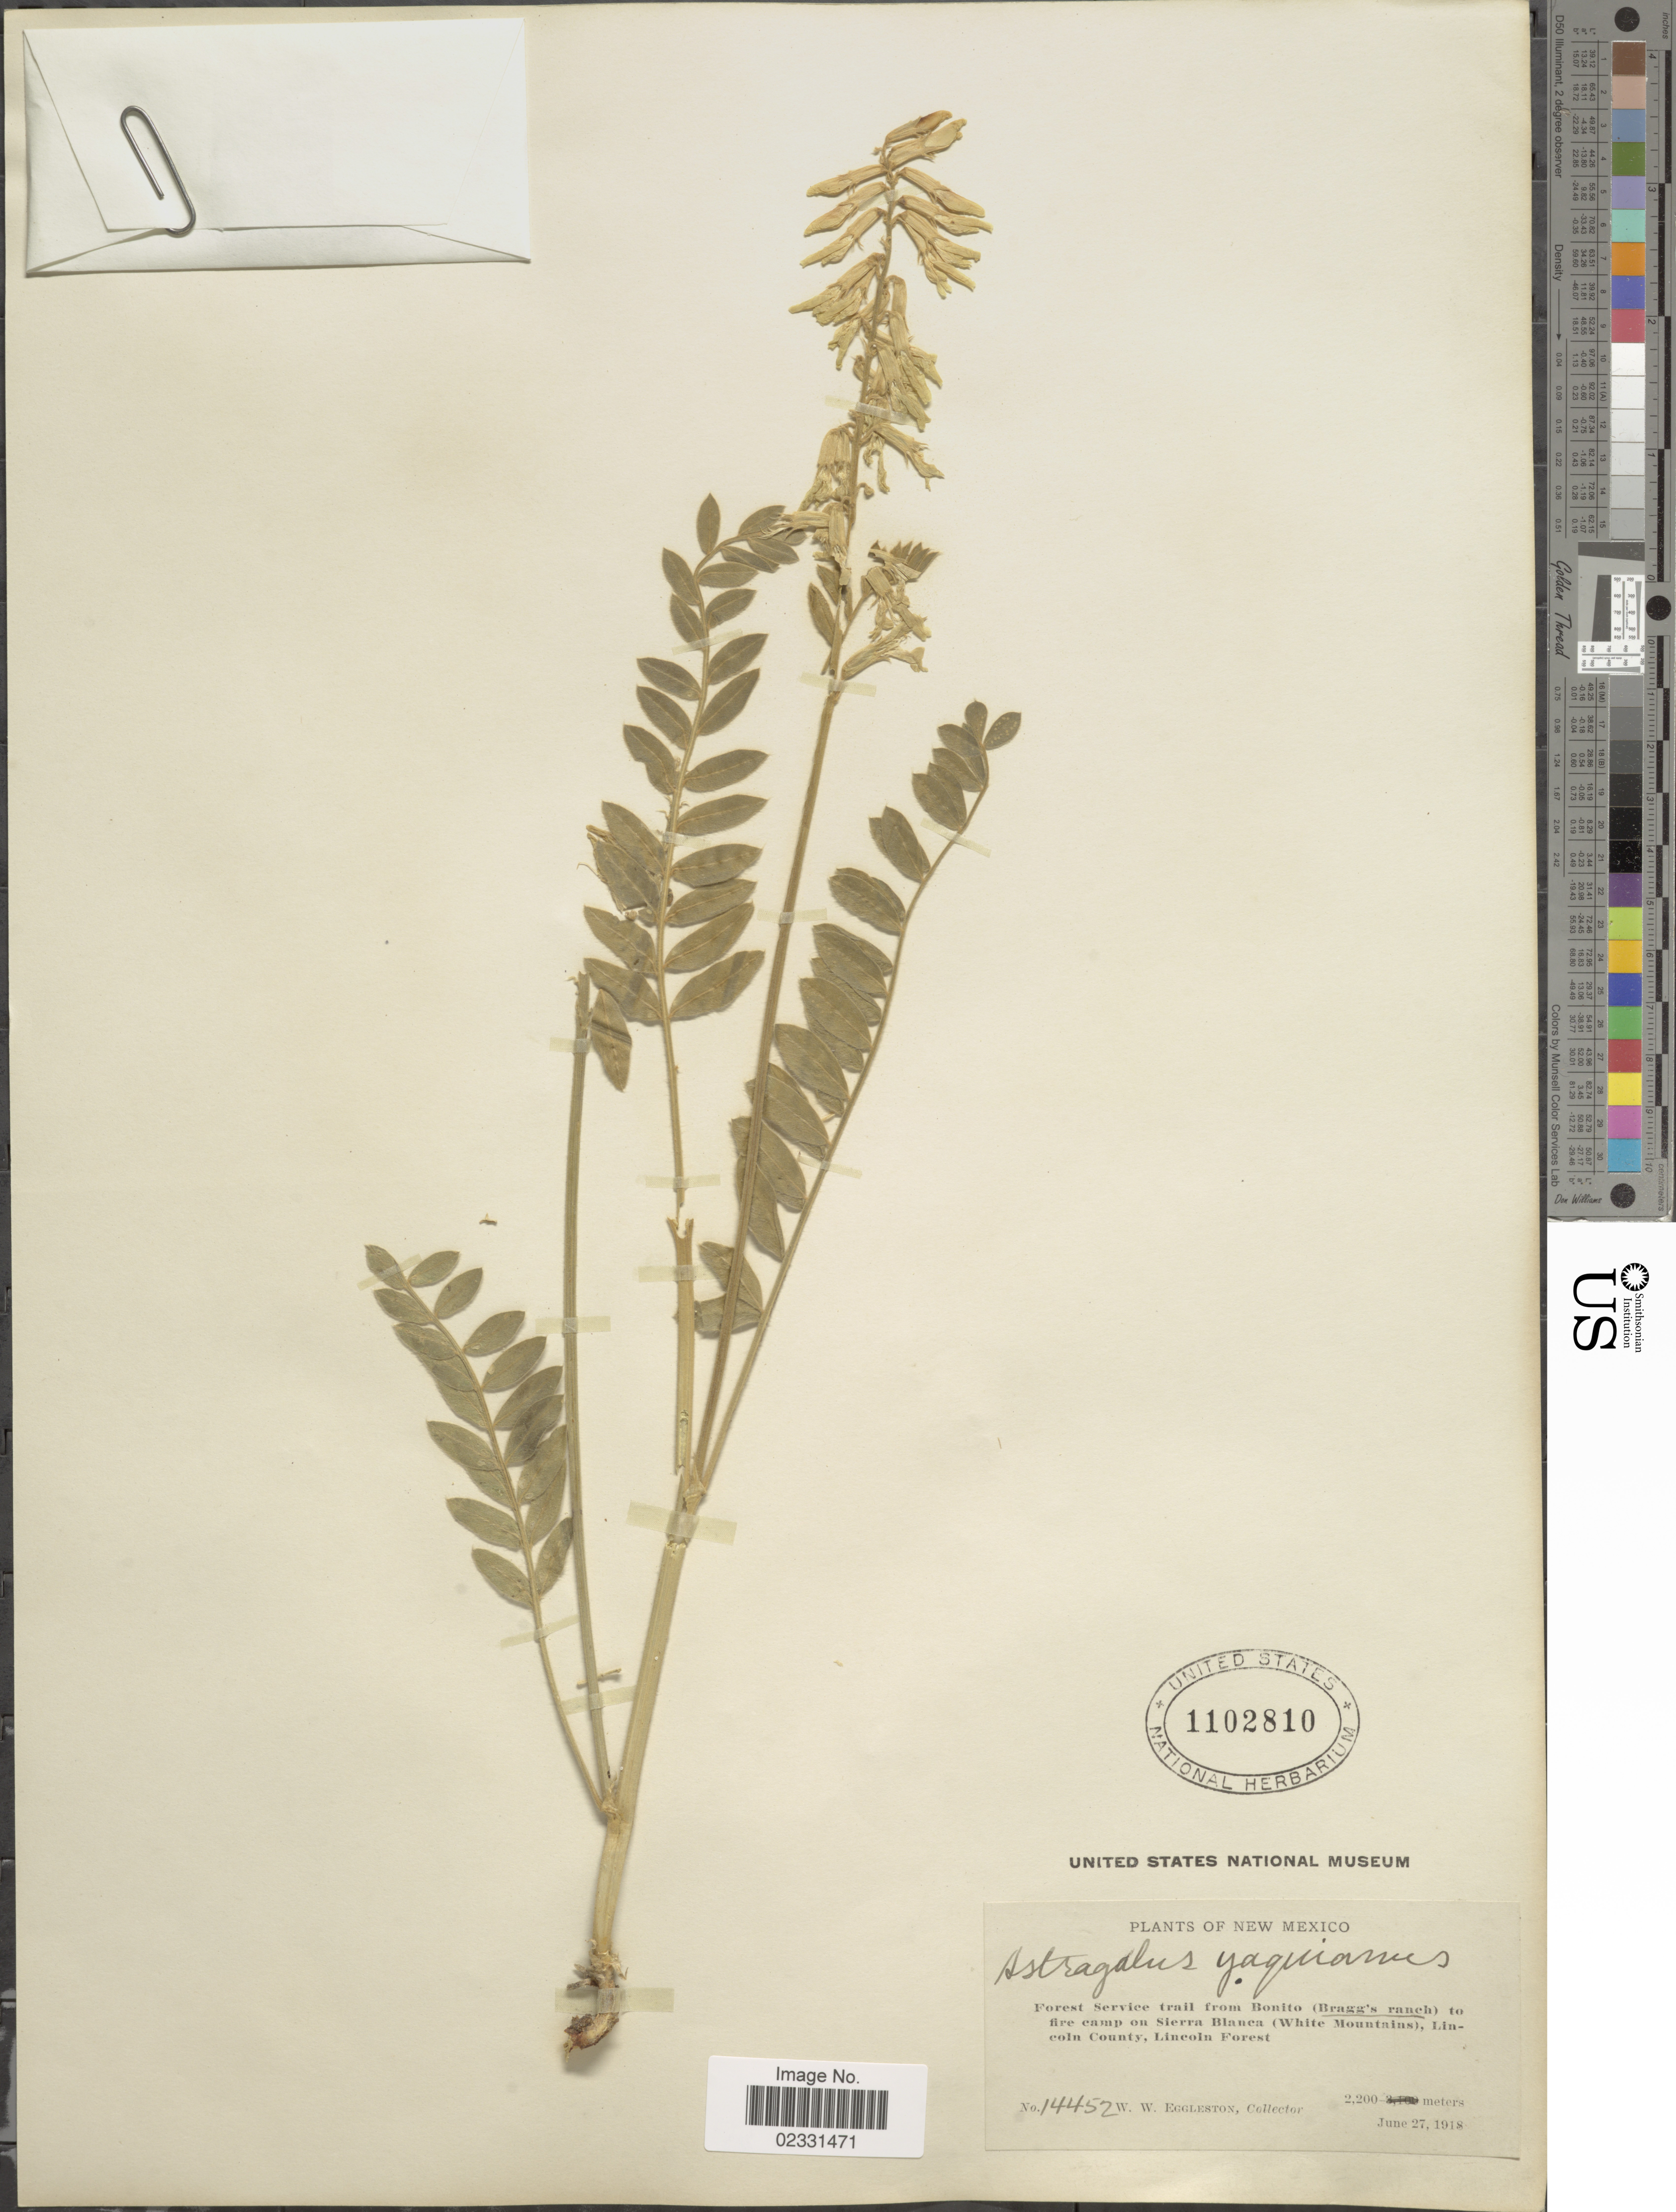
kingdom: Plantae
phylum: Tracheophyta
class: Magnoliopsida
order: Fabales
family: Fabaceae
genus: Astragalus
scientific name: Astragalus giganteus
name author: S. Watson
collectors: W. W. Eggleston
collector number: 14452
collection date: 1918-06-27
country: United States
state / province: New Mexico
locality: Forest Service trail from Bonito (Bragg's ranch) to fire camp on Sierra Blanca (White Mountains), Lincoln County, Lincoln Forest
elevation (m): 2200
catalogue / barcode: US 1102810